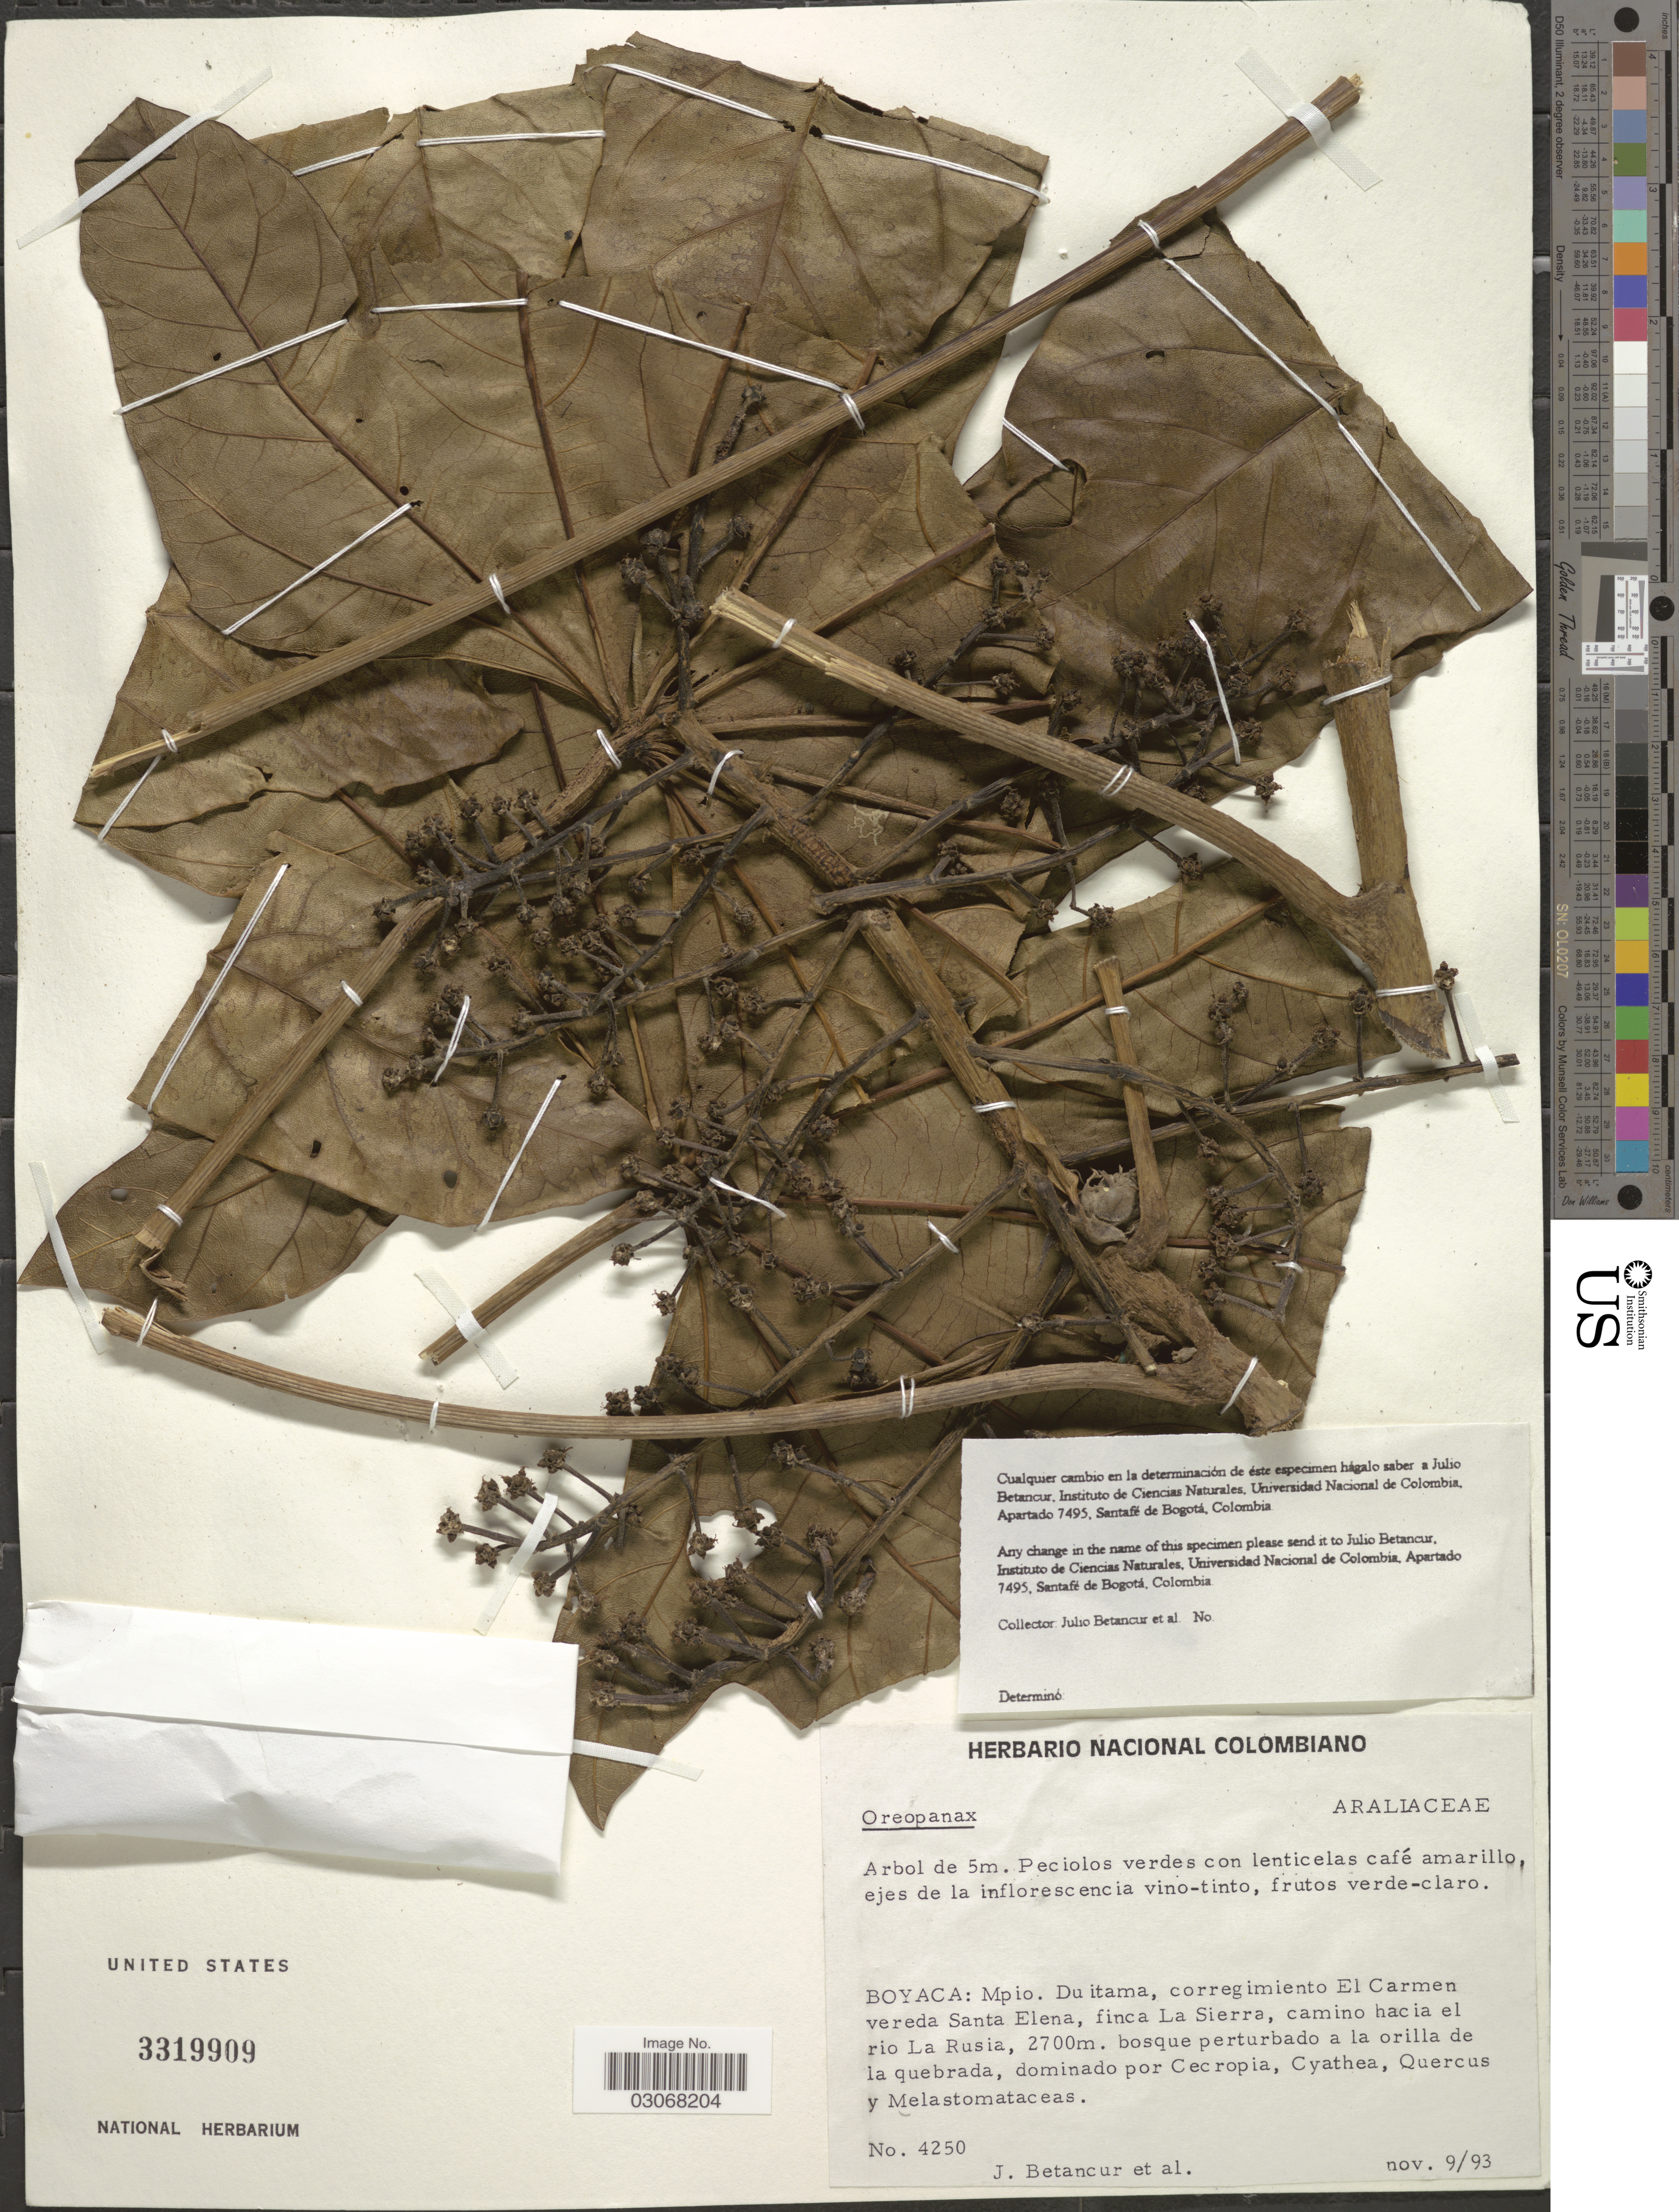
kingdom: Plantae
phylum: Tracheophyta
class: Magnoliopsida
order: Apiales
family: Araliaceae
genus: Oreopanax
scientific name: Oreopanax sp.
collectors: J. Betancur & et al.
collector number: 4250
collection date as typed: Transcribed d/m/y: 9/11/93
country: Colombia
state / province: Boyacá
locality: Boyaca: Mpio. Duitama, corregimiento El Carmen vereda Santa Elena, finca La Sierra, camino hacia el rio La Rusia.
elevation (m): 2700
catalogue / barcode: US 3319909